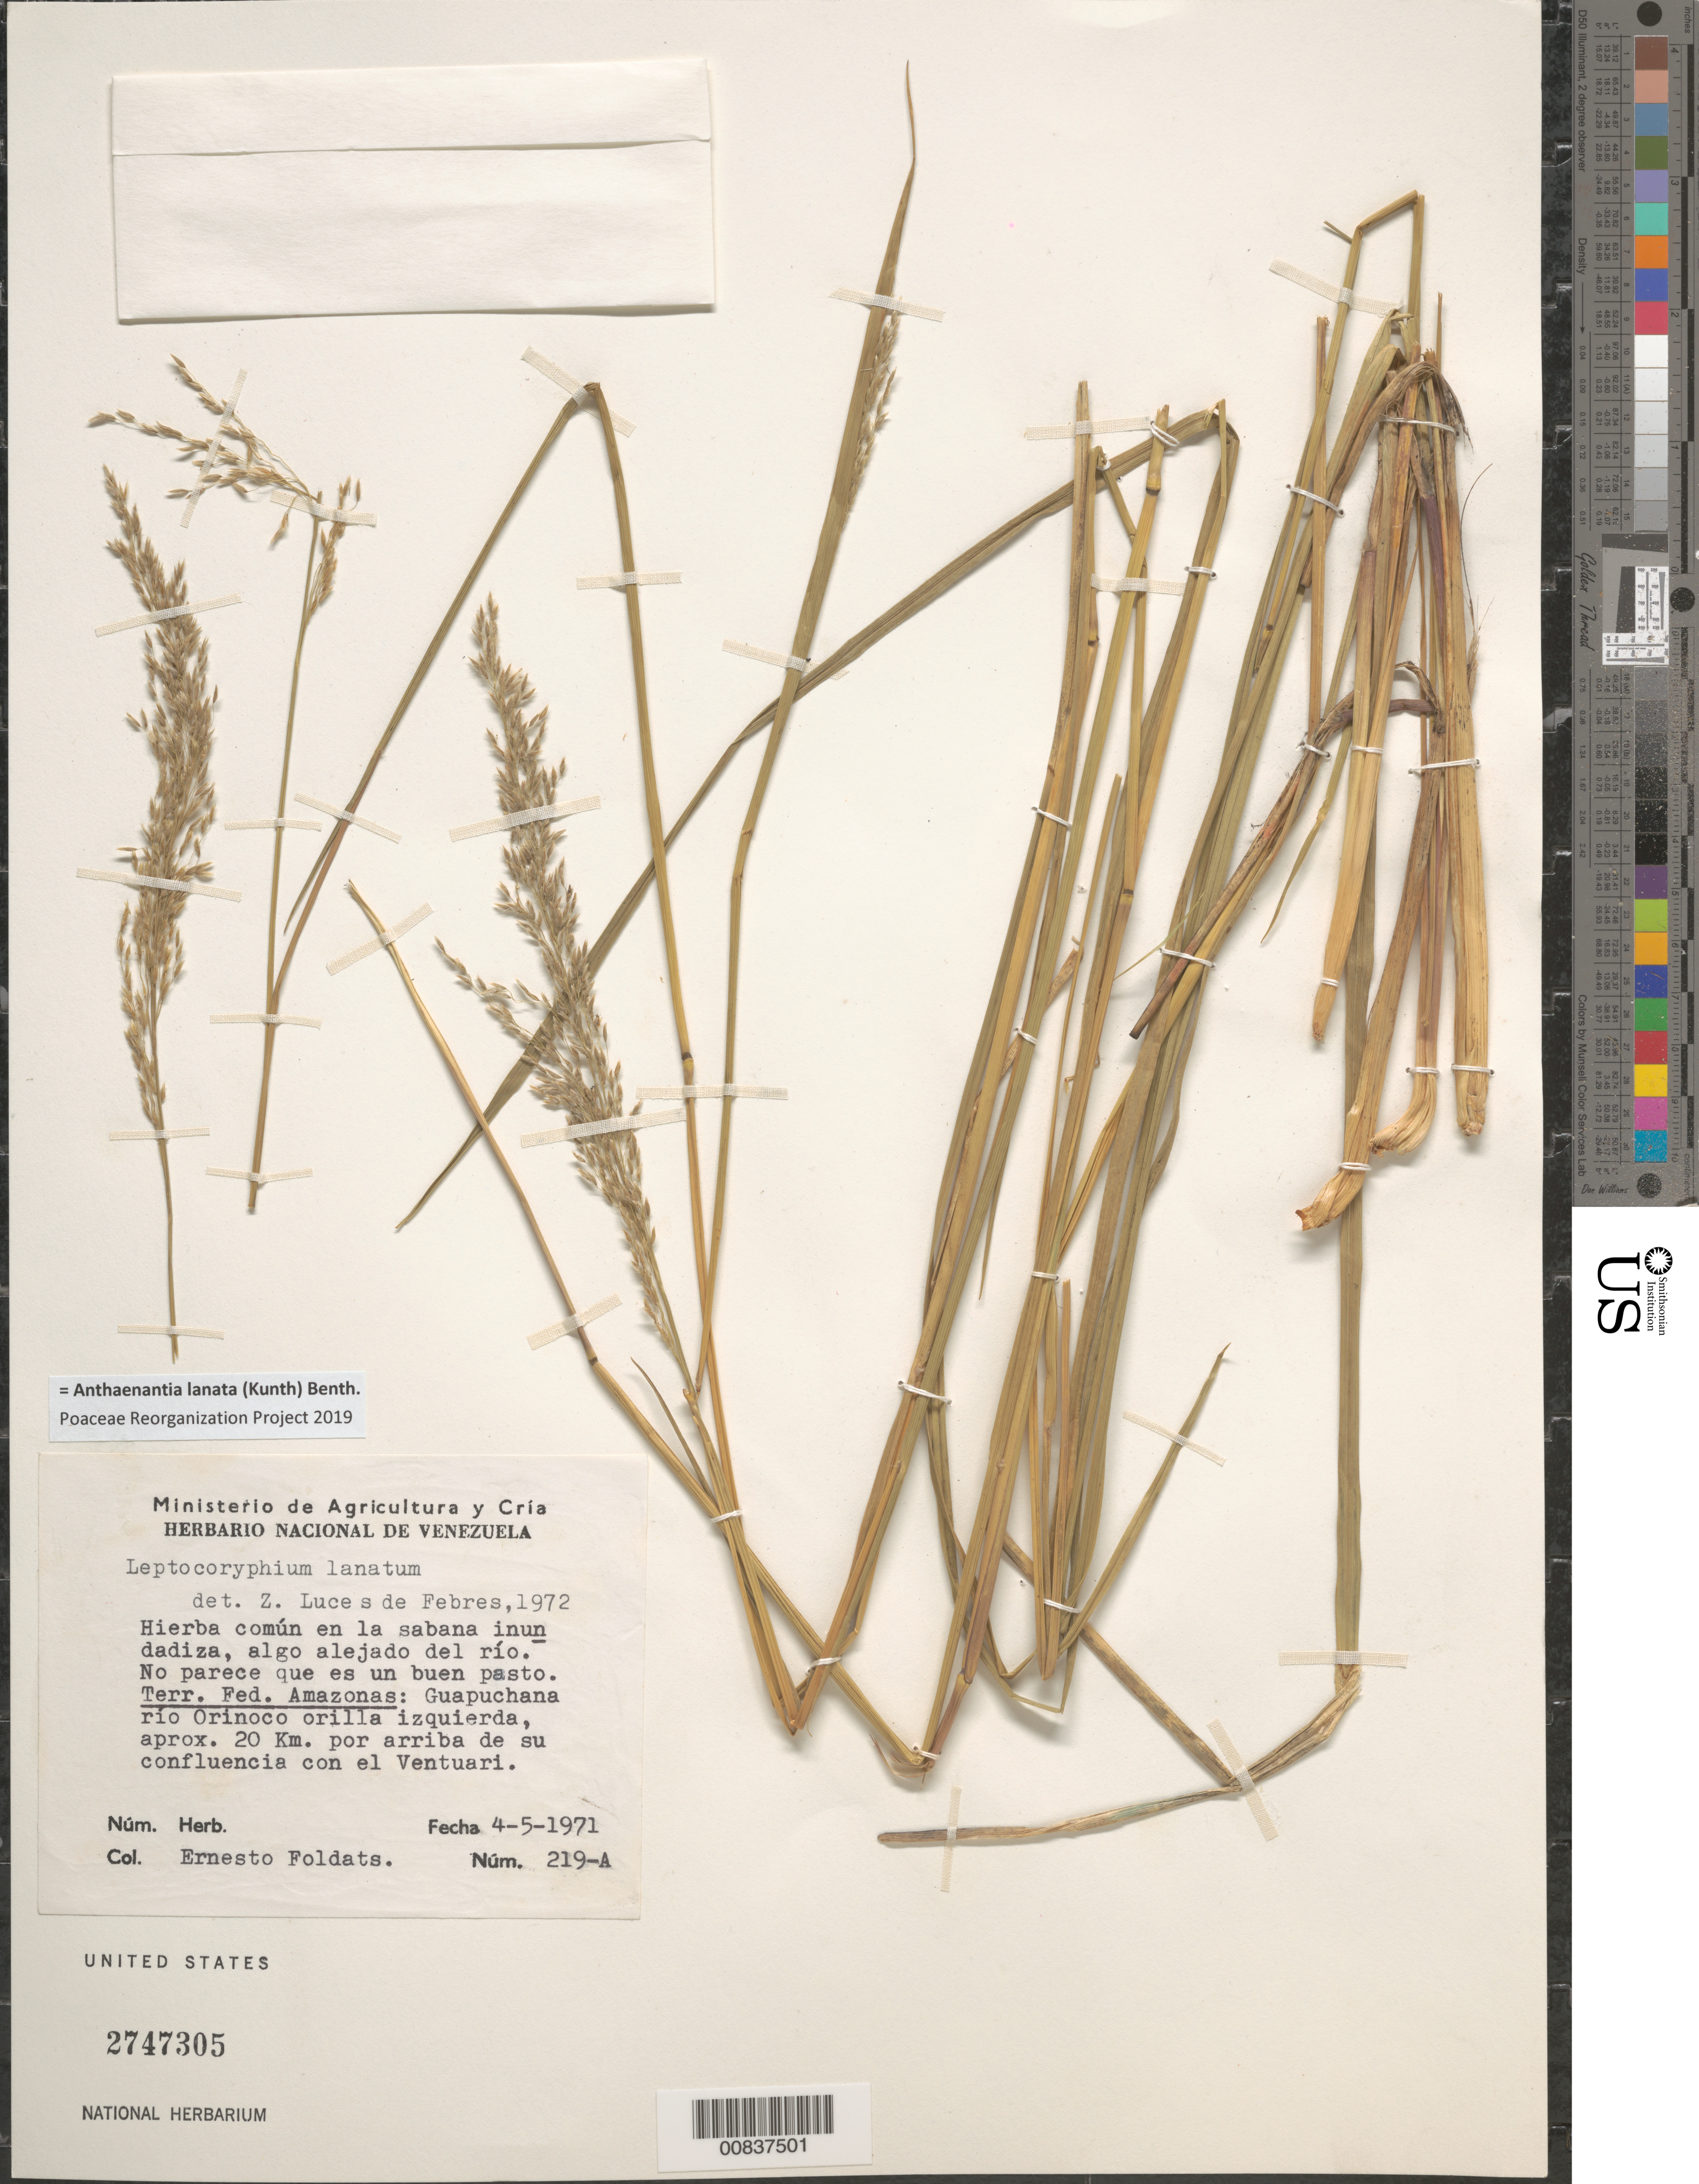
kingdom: Plantae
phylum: Tracheophyta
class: Liliopsida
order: Poales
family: Poaceae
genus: Leptocoryphium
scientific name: Leptocoryphium lanatum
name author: (Kunth) Nees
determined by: Luces de Febres, Z.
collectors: E. Foldats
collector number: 219 A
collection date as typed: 4-May-71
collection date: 1971-05-04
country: Venezuela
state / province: Amazonas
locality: Guapachana, Río Orinoco, 20 km por arriba de su confluencia con el Ventuari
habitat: Sabana inundadiza, algo alejado del rio; no parece que es un buen pasto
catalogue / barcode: US 2747305